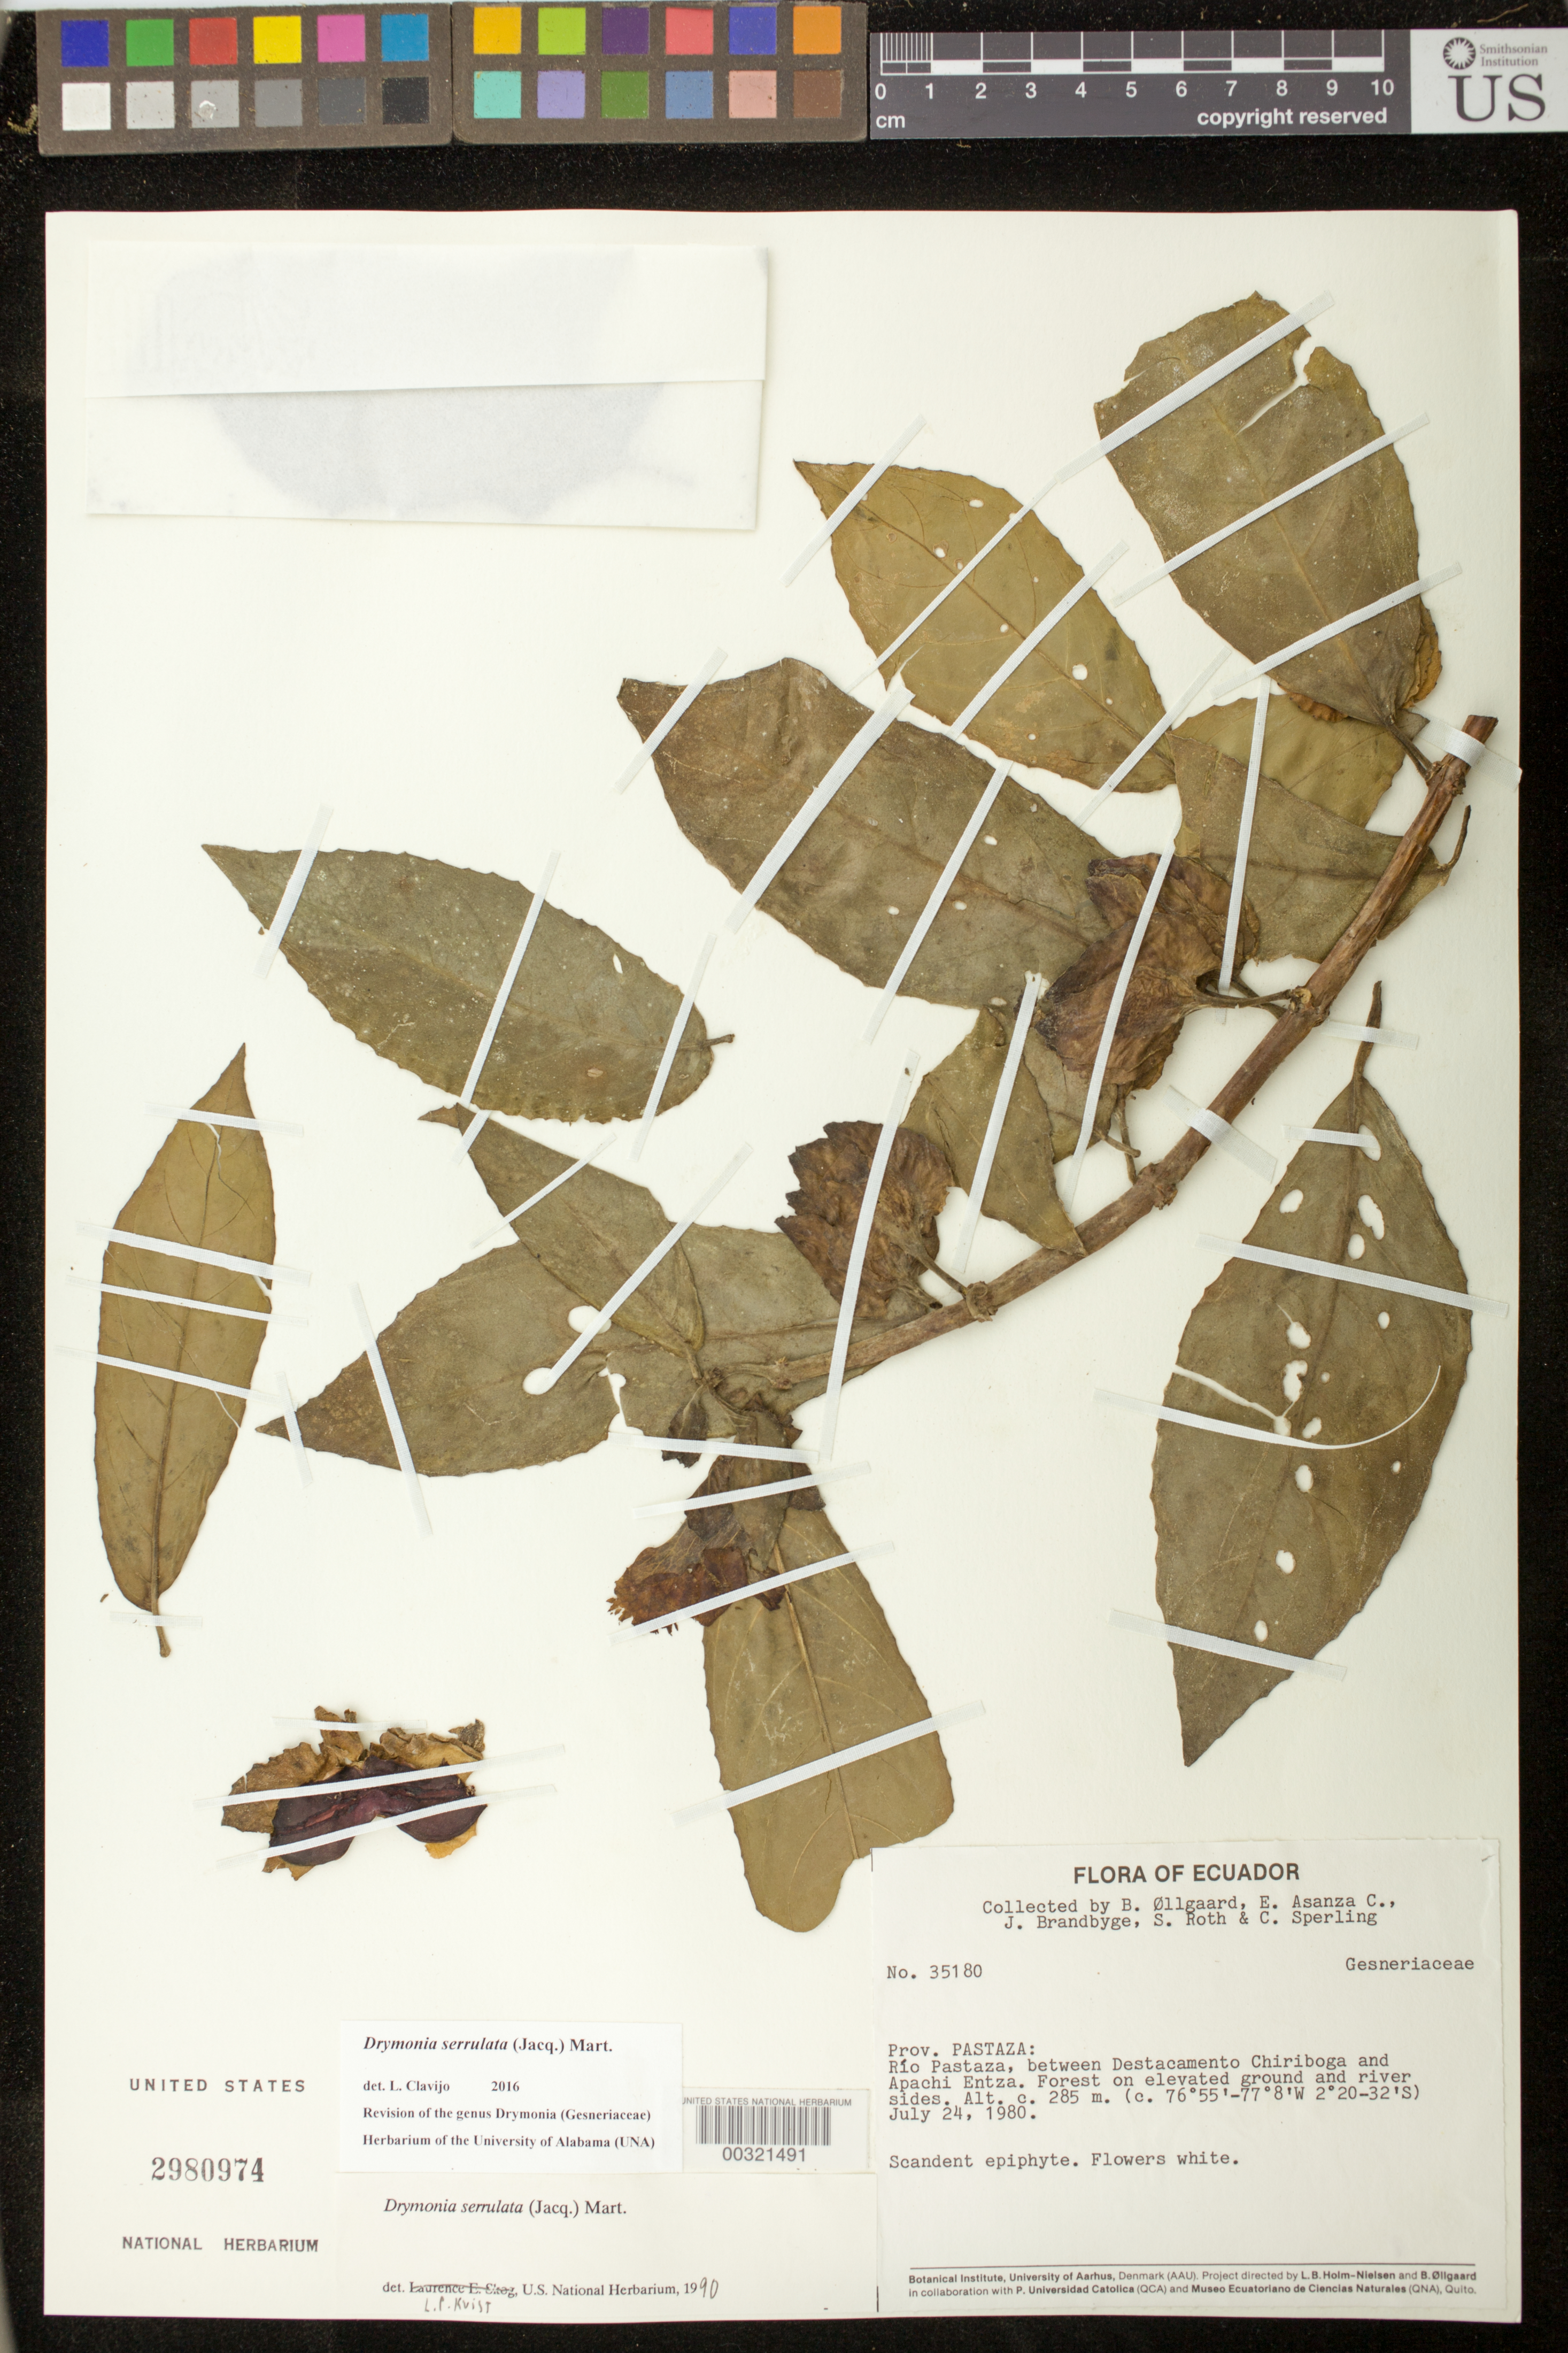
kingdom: Plantae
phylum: Tracheophyta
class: Magnoliopsida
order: Lamiales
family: Gesneriaceae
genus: Drymonia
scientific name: Drymonia serrulata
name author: (Jacq.) Mart.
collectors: B. Øllgaard, E. Asanza C., J. Brandbyge, S. Roth & C. Sperling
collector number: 35180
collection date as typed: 24 Jul 1980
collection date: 1980-07-24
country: Ecuador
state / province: Pastaza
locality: Rio Pastaza, between Destacemento Chiriboga and Apachi Entza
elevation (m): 285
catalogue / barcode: US 2980974